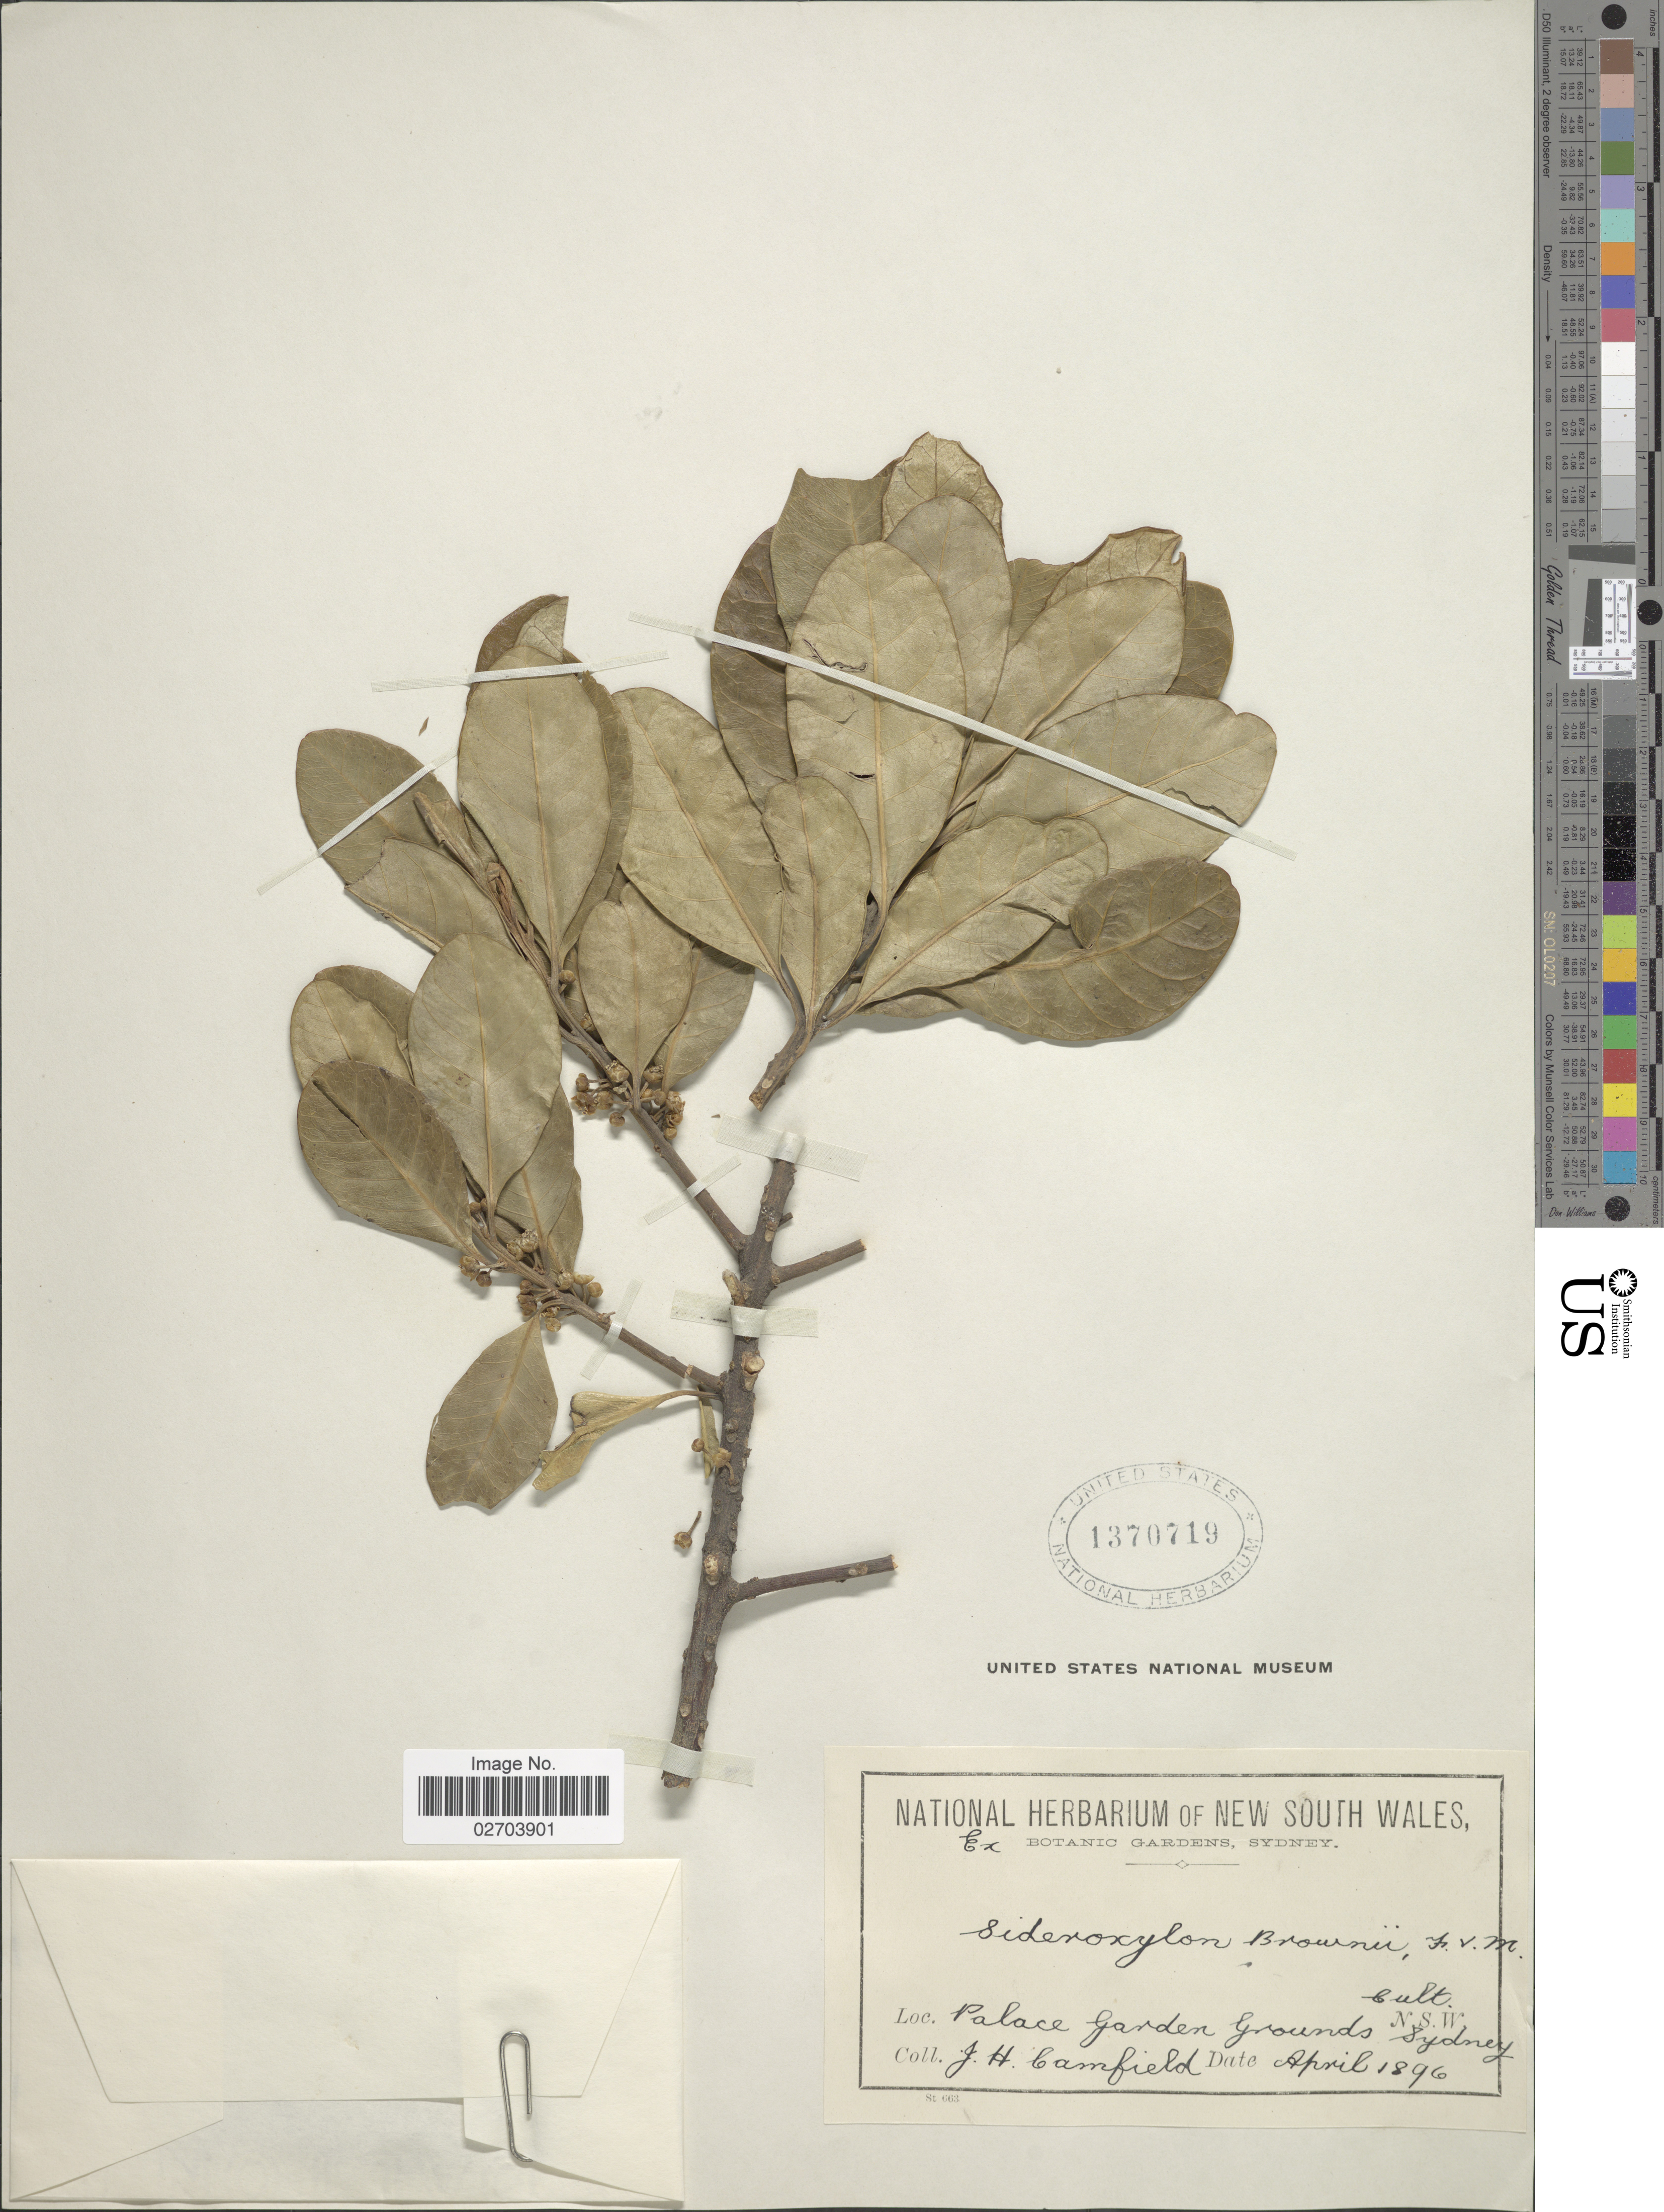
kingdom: Plantae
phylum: Tracheophyta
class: Magnoliopsida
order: Ericales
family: Sapotaceae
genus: Sideroxylon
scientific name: Sideroxylon brownii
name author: F. Muell.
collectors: J. Camfield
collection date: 1896-04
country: Australia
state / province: New South Wales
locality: Cult. N.S.W. Palace Garden Grounds Sydney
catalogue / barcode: US 1370719